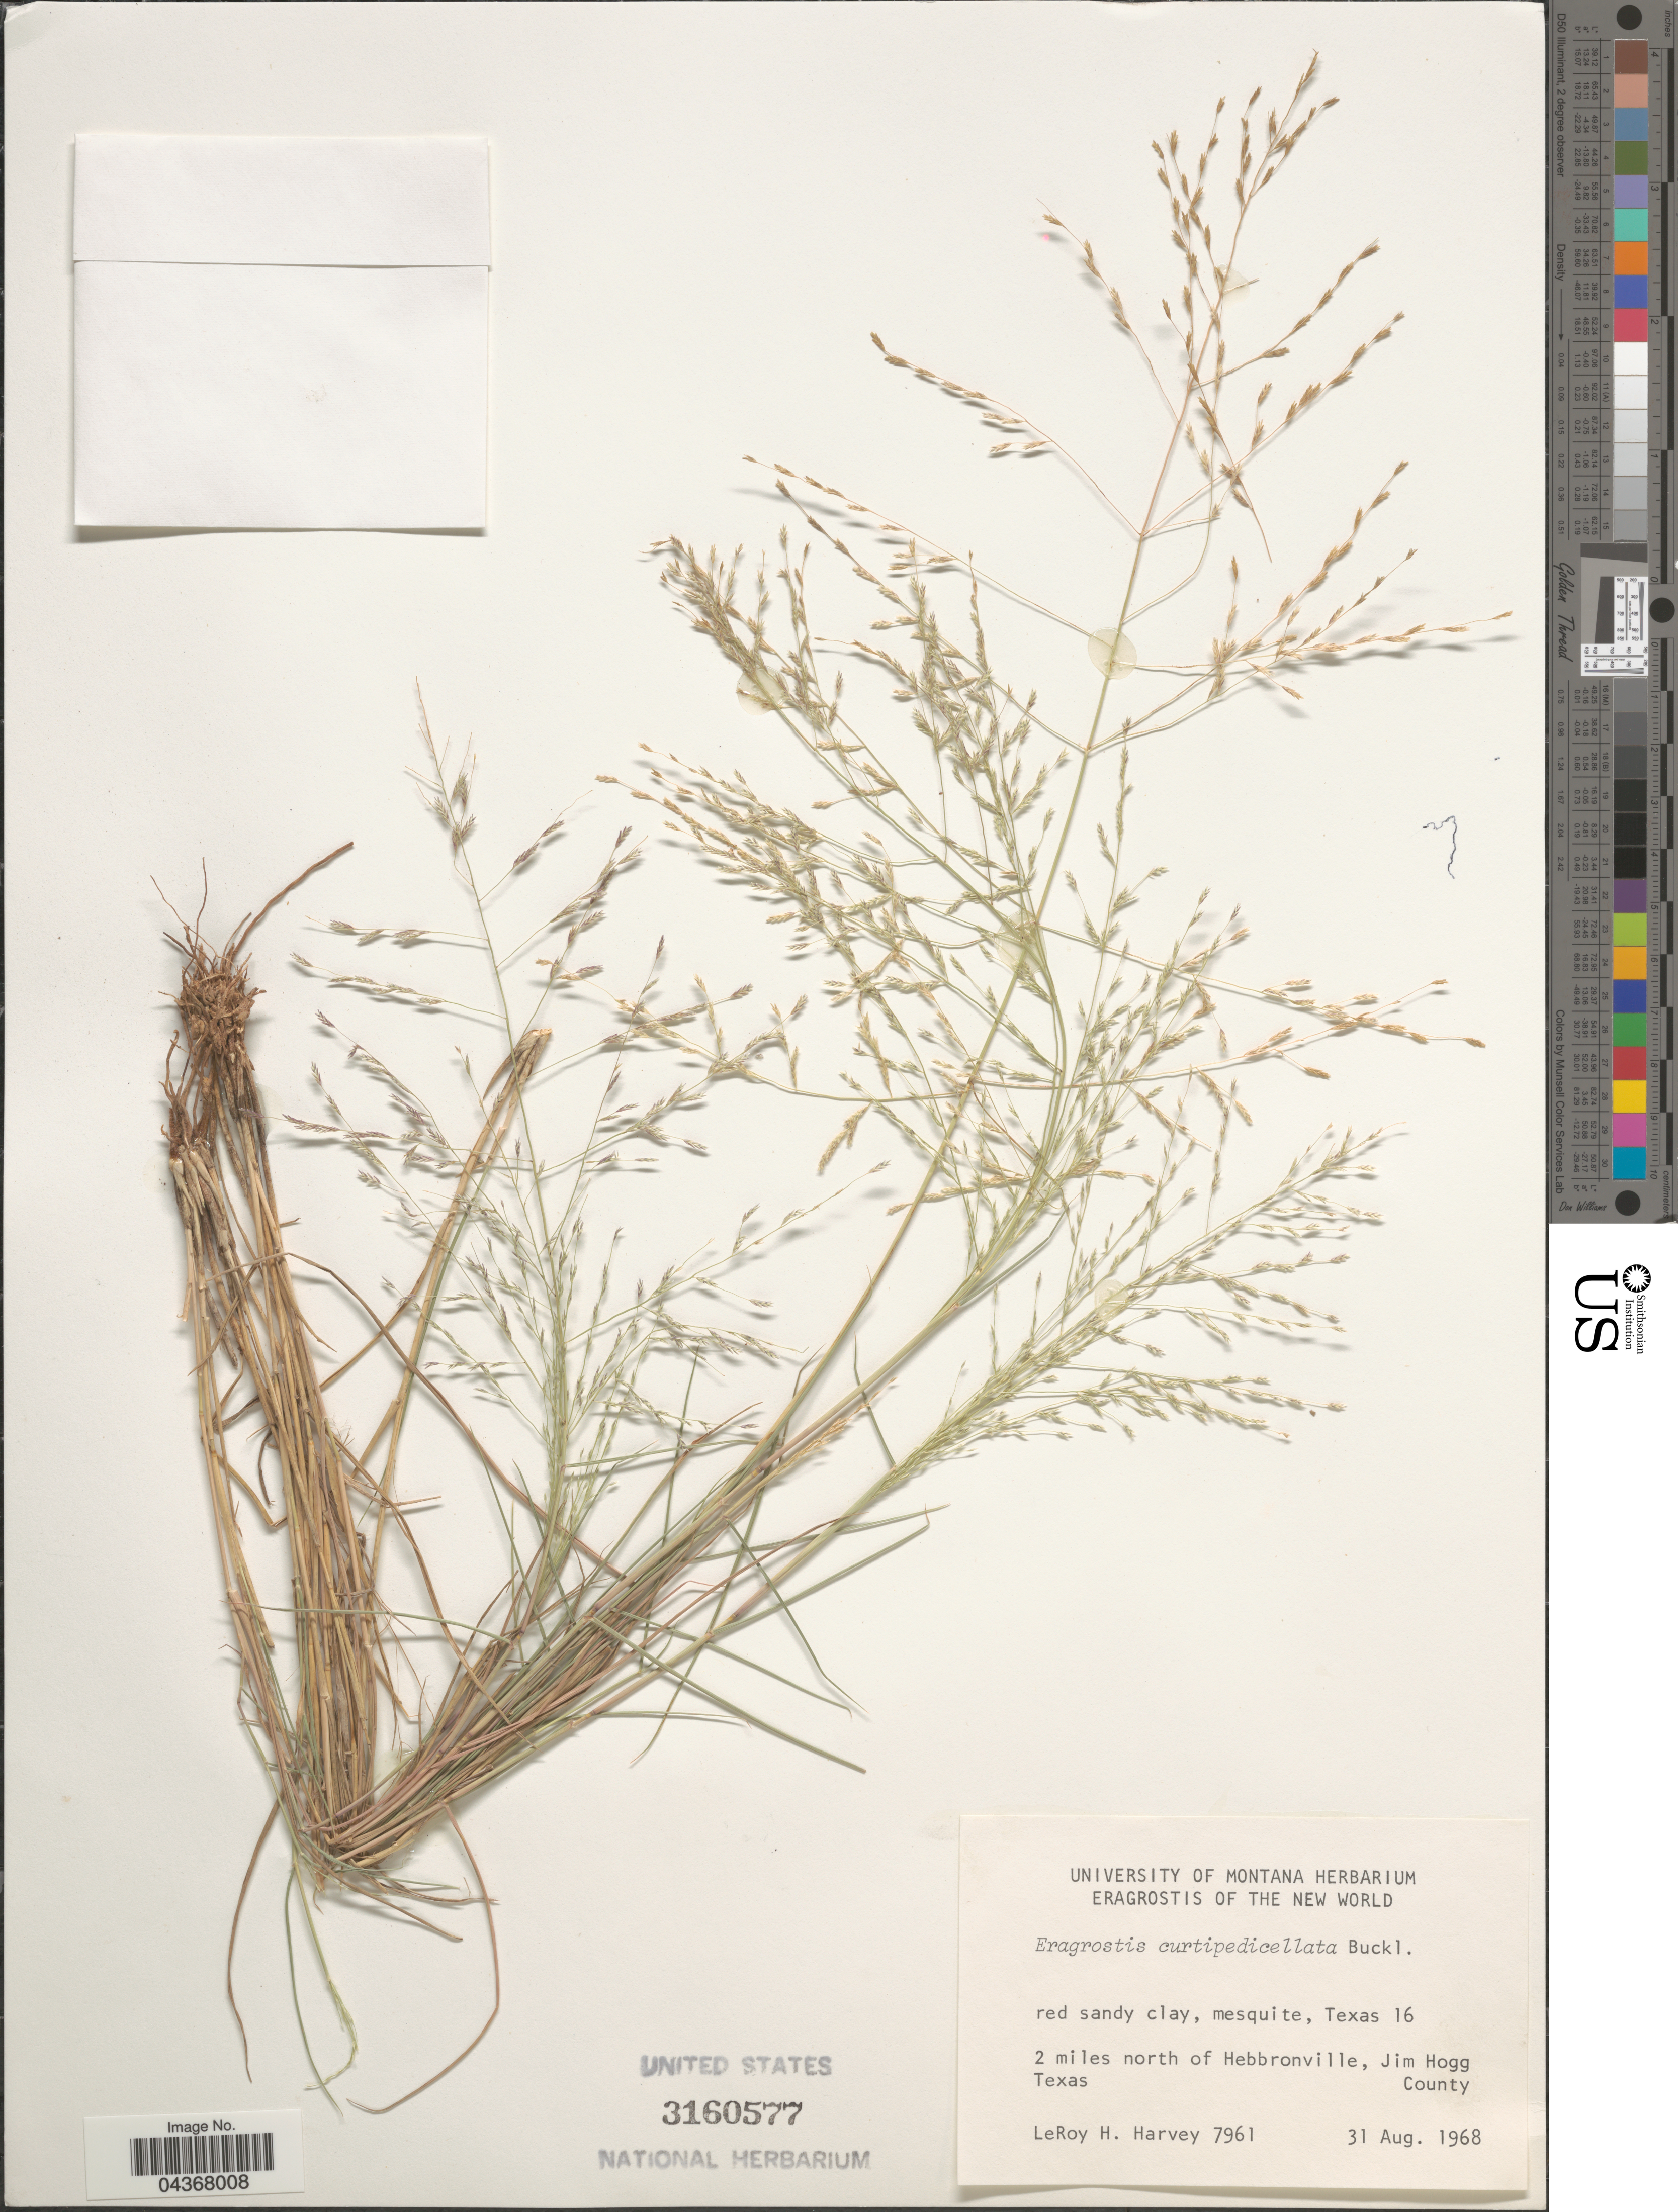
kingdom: Plantae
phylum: Tracheophyta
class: Liliopsida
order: Poales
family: Poaceae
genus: Eragrostis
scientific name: Eragrostis curtipedicellata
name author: Buckley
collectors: L. H. Harvey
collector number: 7961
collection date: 1968-08-31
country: United States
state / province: Texas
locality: Red sandy clay, mesquite, Texas 16. 2 miles north of Hebbronville, Jim Hogg County.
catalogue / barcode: US 3160577